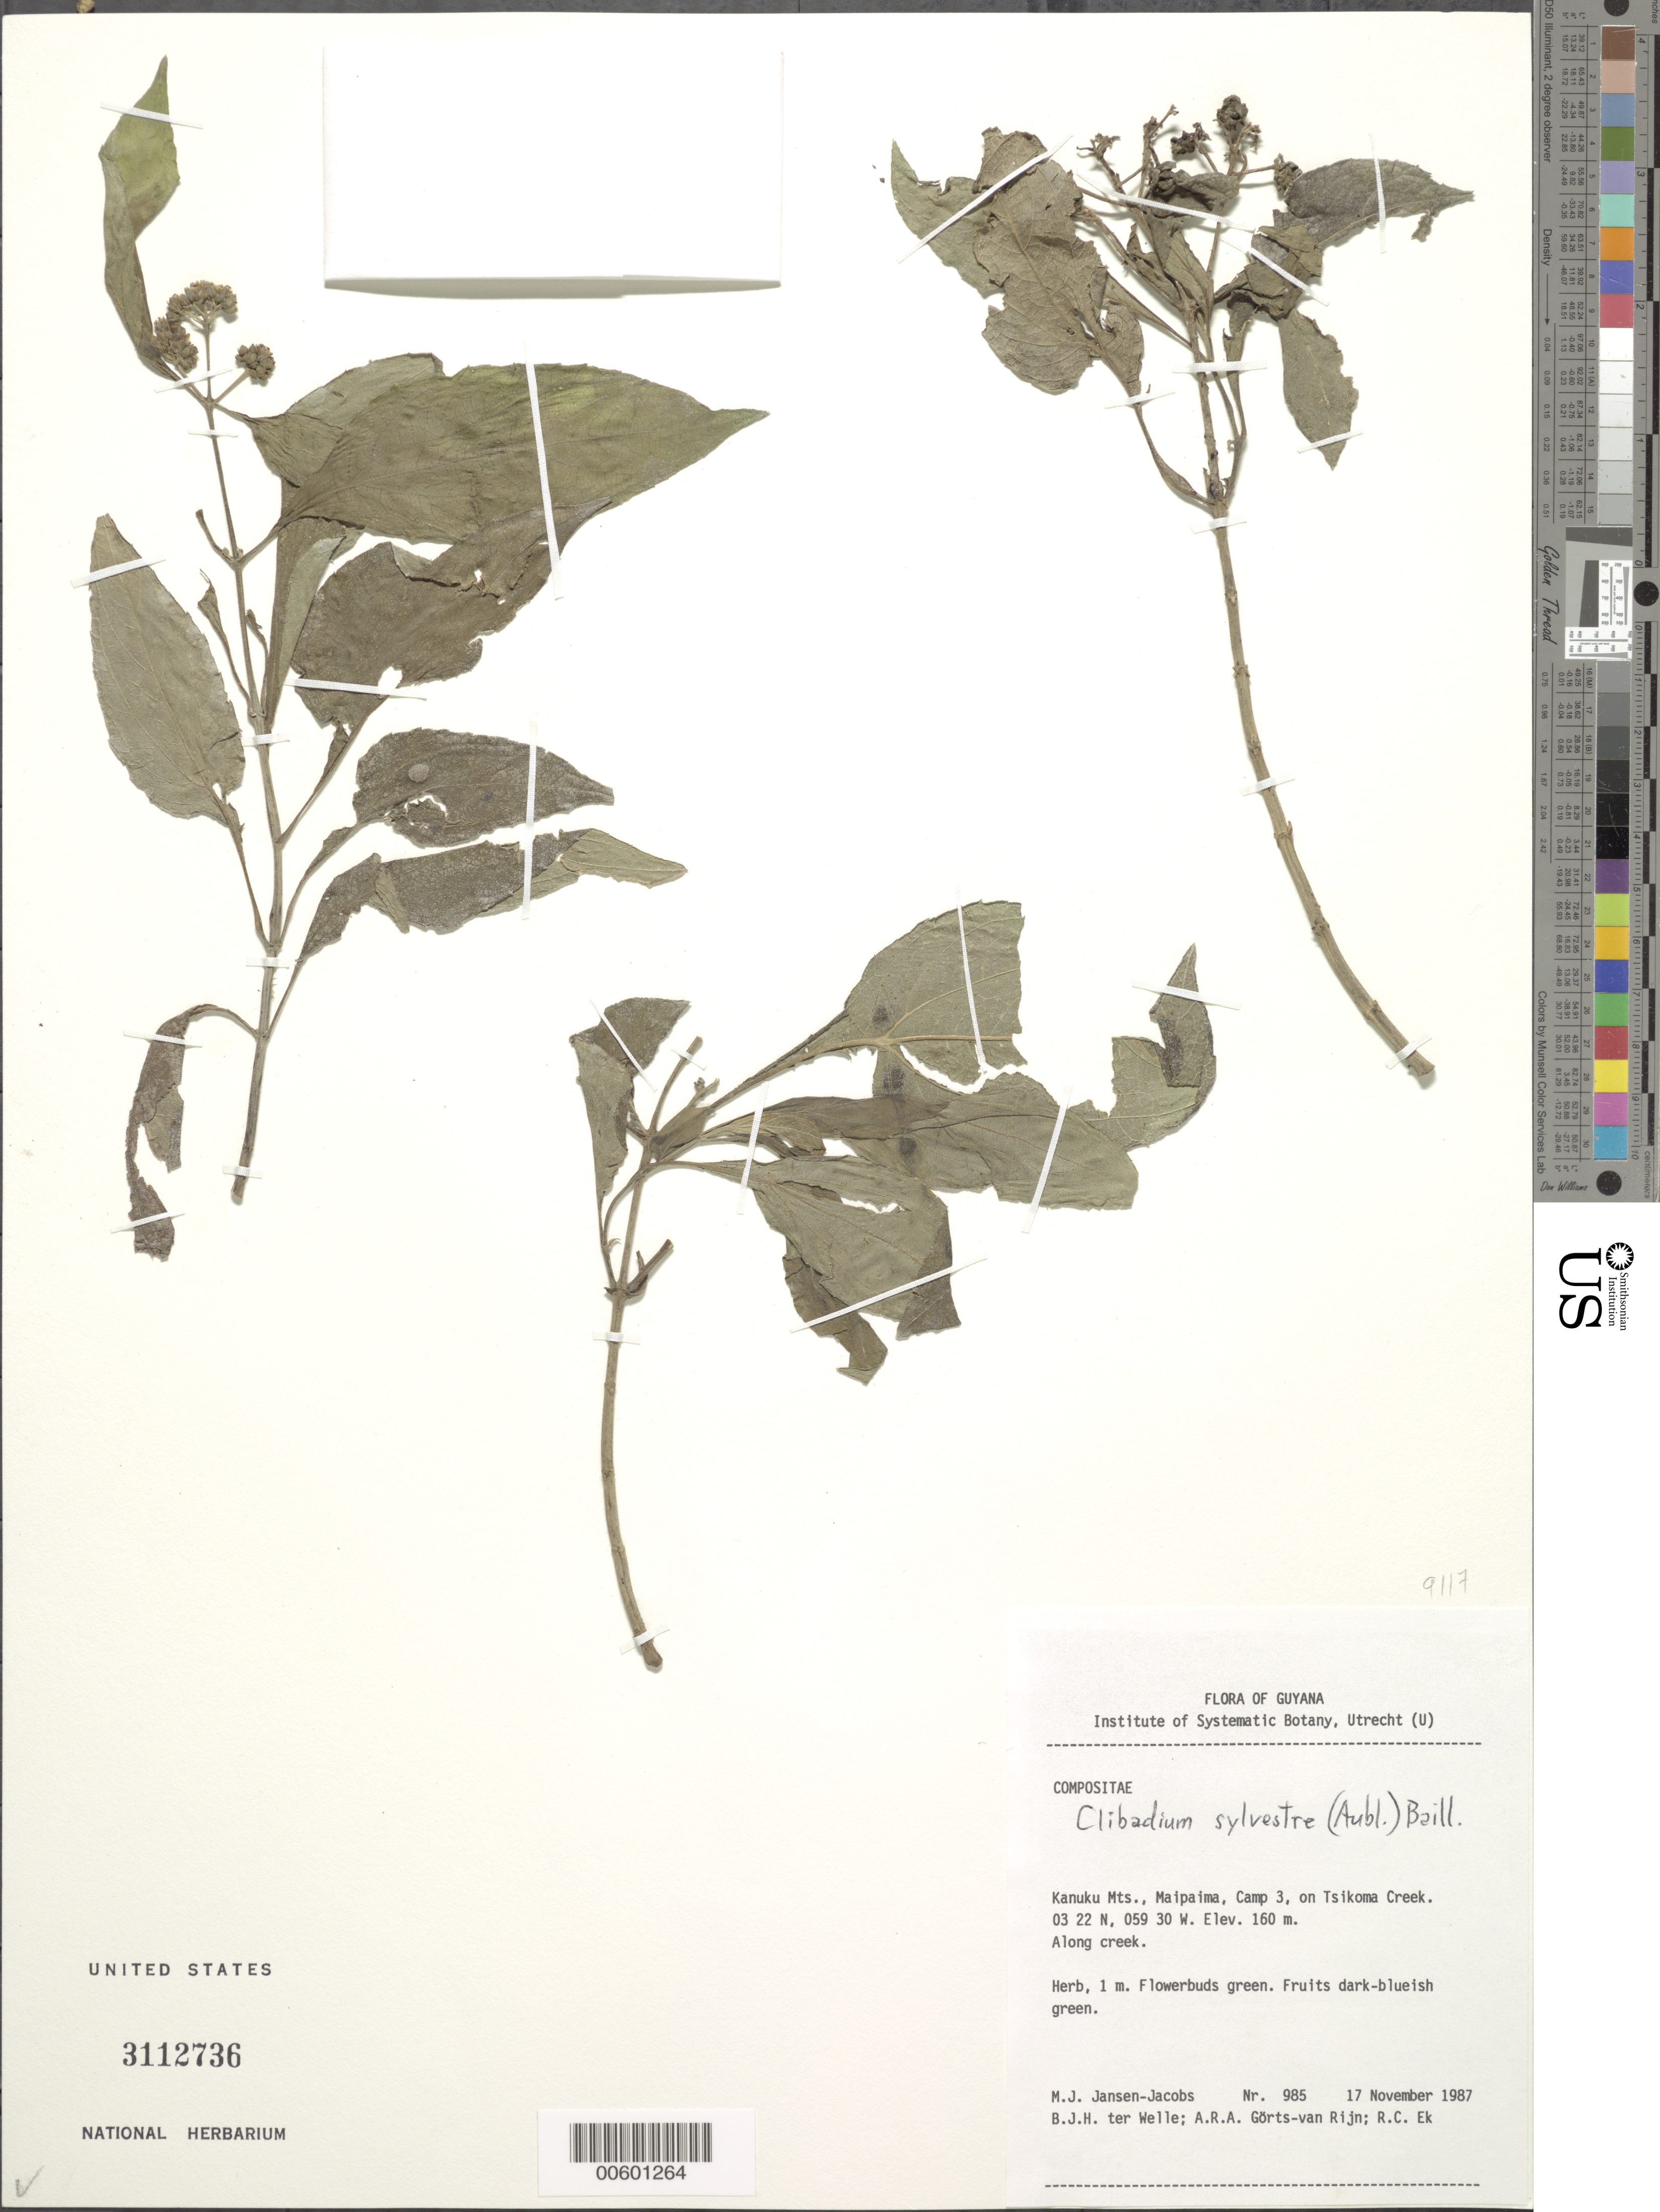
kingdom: Plantae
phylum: Tracheophyta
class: Magnoliopsida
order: Asterales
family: Asteraceae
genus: Clibadium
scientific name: Clibadium sylvestre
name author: (Aubl.) Baill.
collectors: M. J. Jansen-Jacobs, B. Welle, A. .R. A. Görts-van Rijn & R. C. Ek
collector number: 985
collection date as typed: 17-Nov-87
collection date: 1987-11-17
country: Guyana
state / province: U. Takutu-U. Essequibo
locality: Kanuku Mts., Maipaima, Camp 3 on Tsikoma Creek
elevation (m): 160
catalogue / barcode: US 3112736